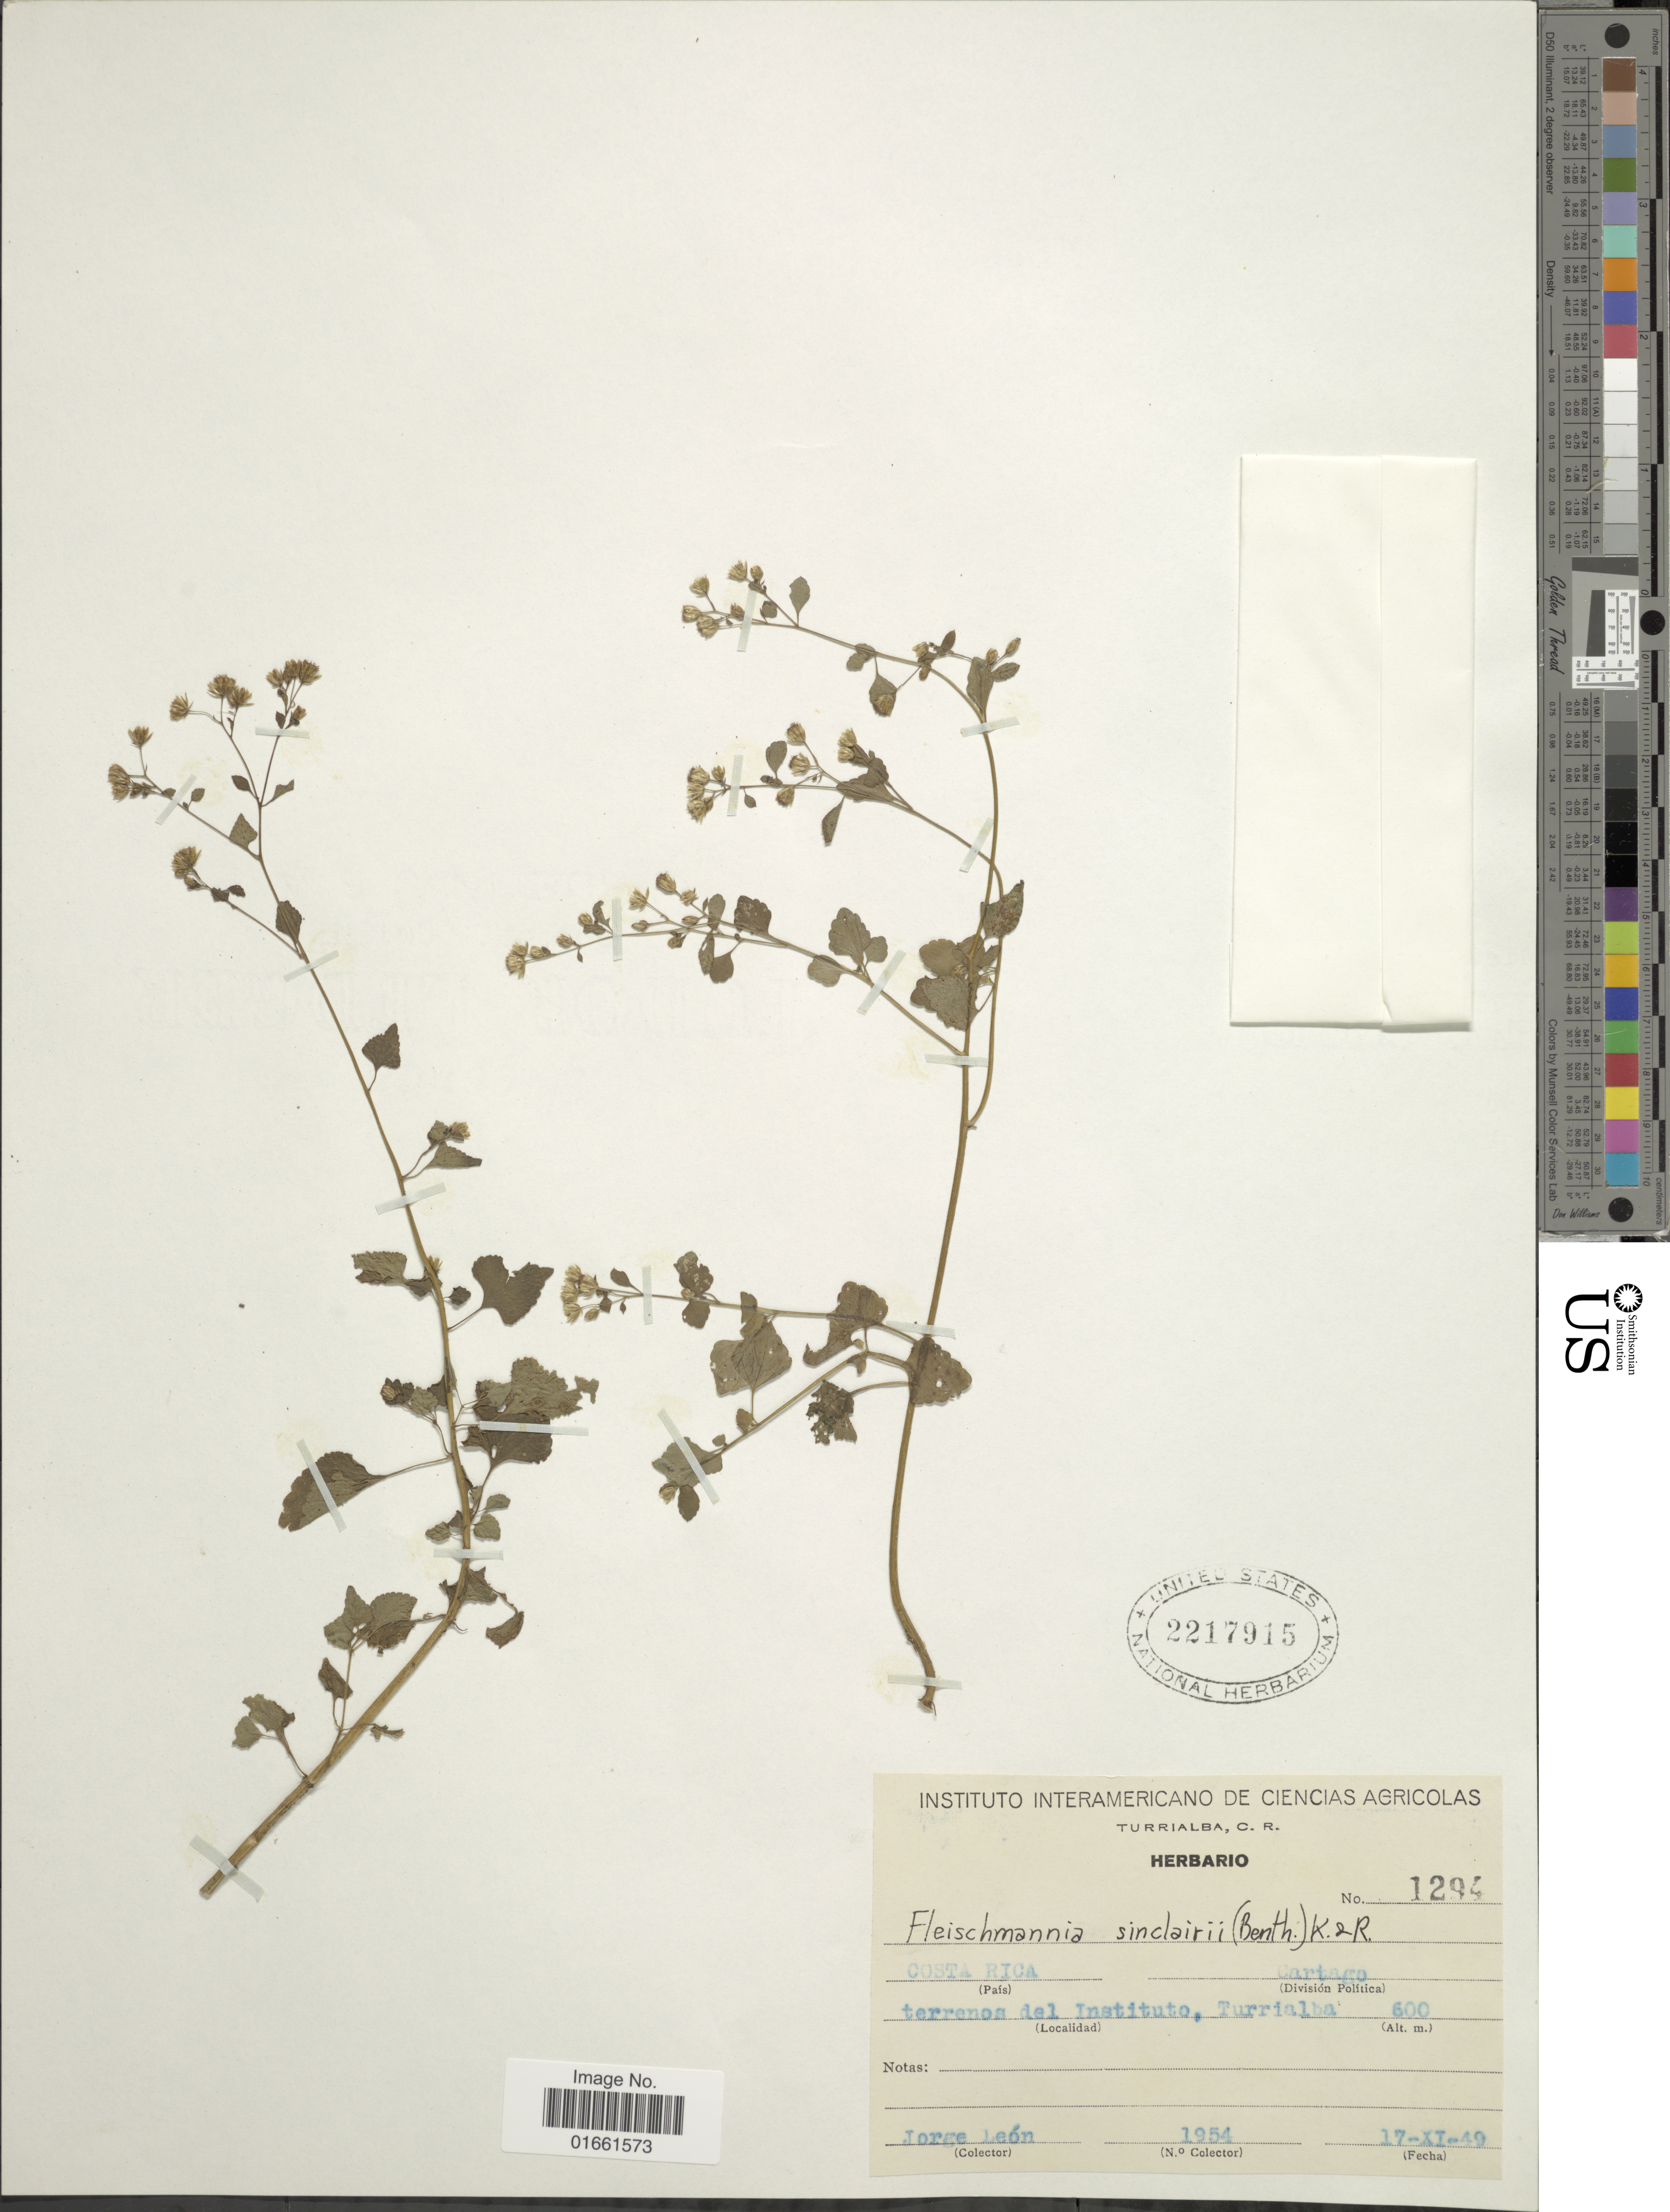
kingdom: Plantae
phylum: Tracheophyta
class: Magnoliopsida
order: Asterales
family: Asteraceae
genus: Fleischmannia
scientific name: Fleischmannia microstemon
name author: (Cass.) R.M. King & H. Rob.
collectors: J. León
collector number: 1954/1294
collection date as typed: Transcribed d/m/y: 17/11/49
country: Costa Rica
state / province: Cartago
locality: Terronos del Instituto, Turrialba.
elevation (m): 600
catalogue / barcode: US 2217915